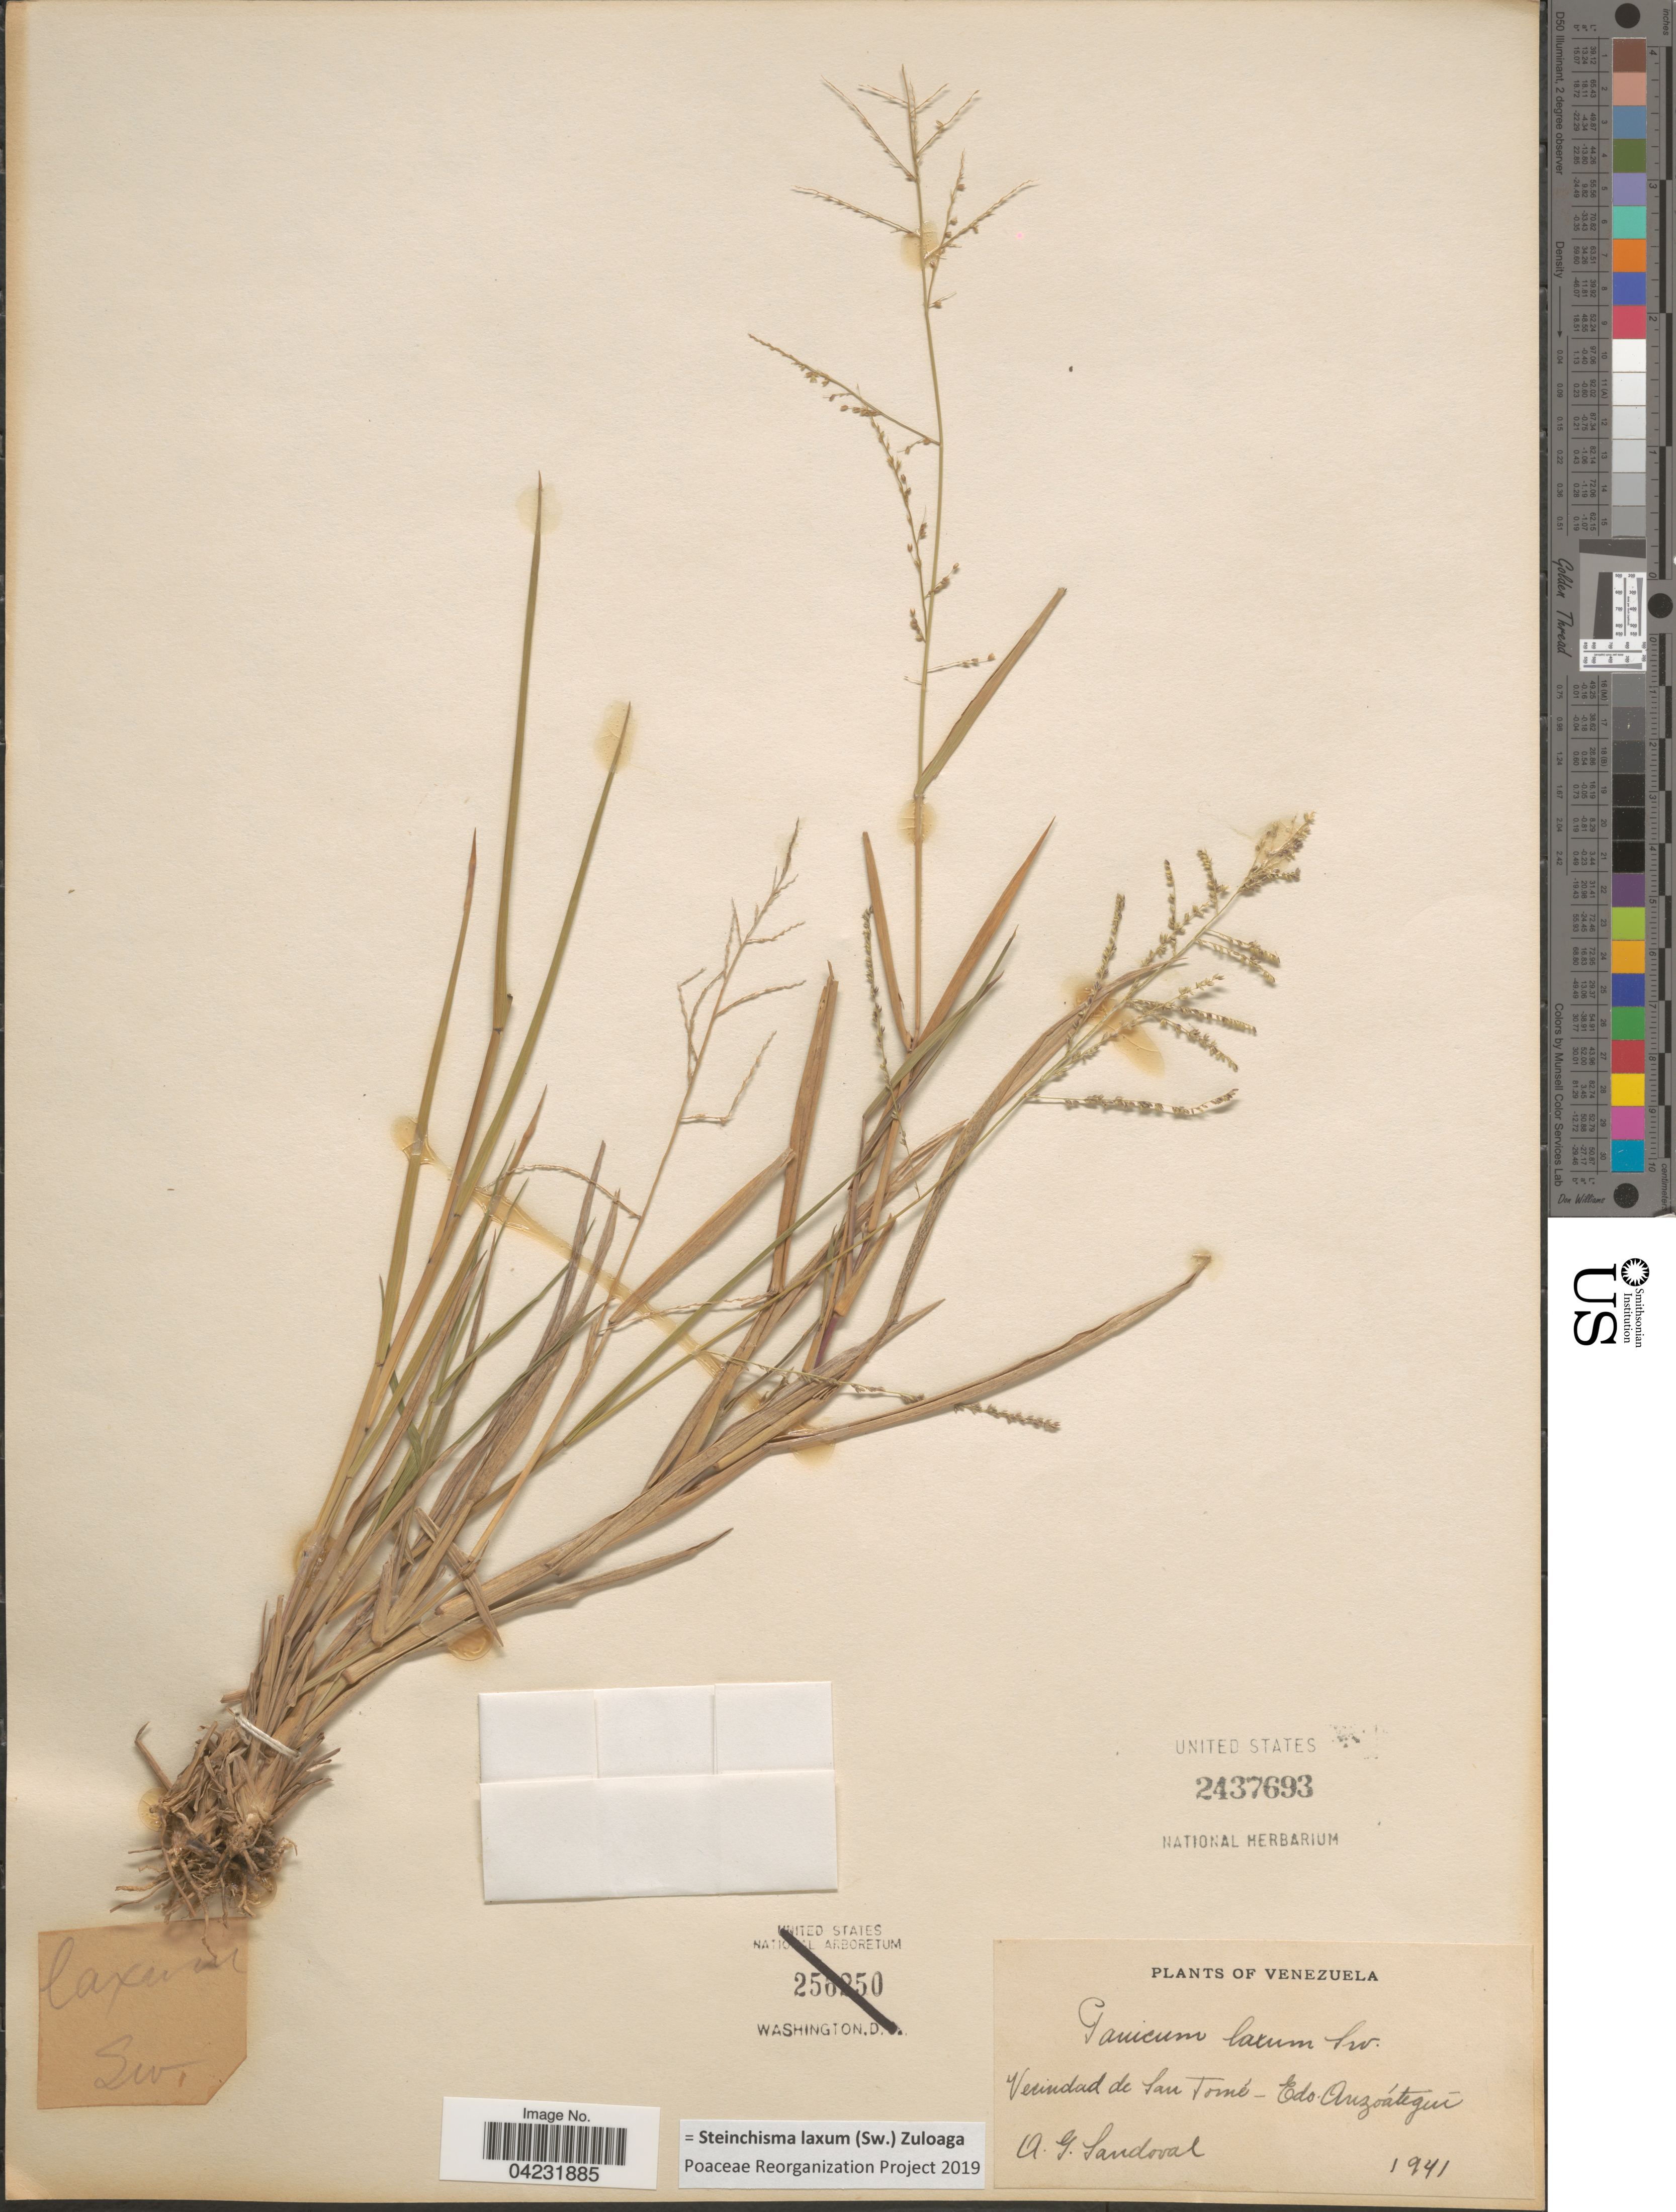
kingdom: Plantae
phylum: Tracheophyta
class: Liliopsida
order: Poales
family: Poaceae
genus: Steinchisma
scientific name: Steinchisma laxum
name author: (Sw.) Zuloaga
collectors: A. G. Sandoval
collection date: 1941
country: Venezuela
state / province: Anzoategui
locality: Vecindad de San Tomé.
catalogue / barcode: US 2437693